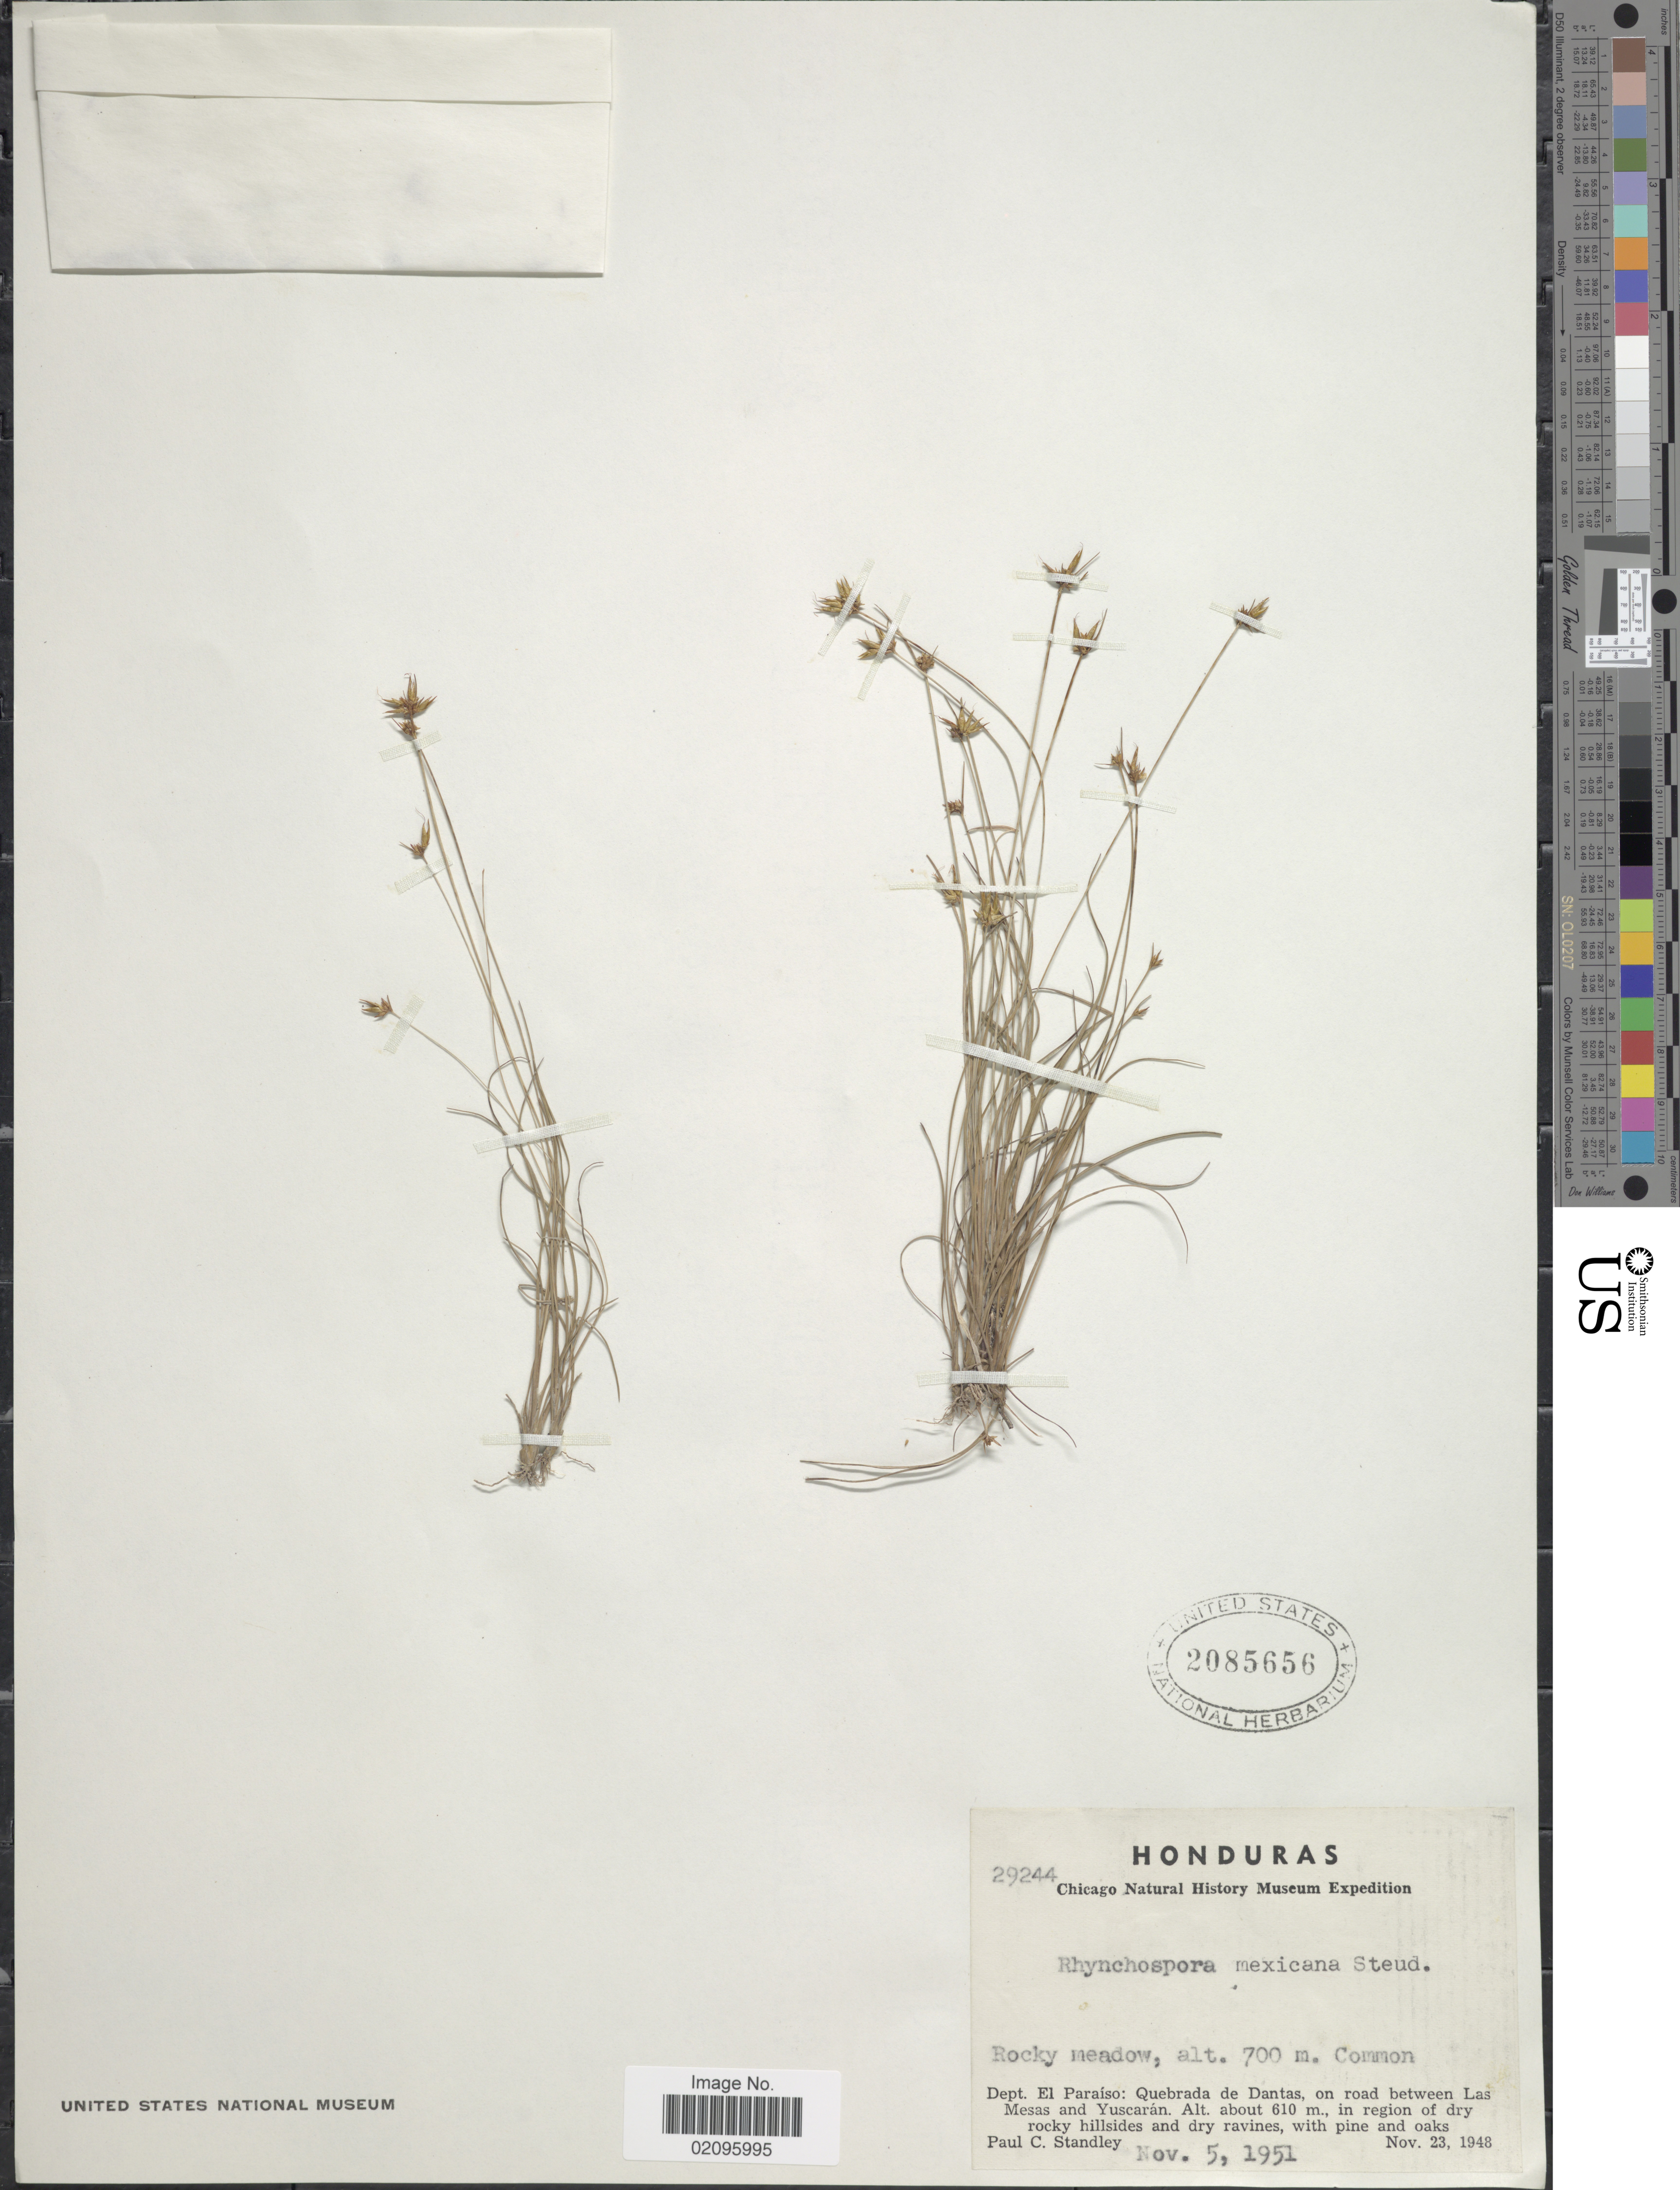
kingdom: Plantae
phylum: Tracheophyta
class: Liliopsida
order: Poales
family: Cyperaceae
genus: Rhynchospora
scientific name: Rhynchospora mexicana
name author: (Liebm.) Steud.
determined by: Alves, K.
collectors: P. C. Standley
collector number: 29244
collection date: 1948-11-23/1951-11-05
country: Honduras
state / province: El Paraíso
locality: Rocky meadow, Quebrada de Dantas, on road between Las Mesas and Yuscaran, in region of dry rocky hillsides and dry ravines.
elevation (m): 700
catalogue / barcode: US 2085656